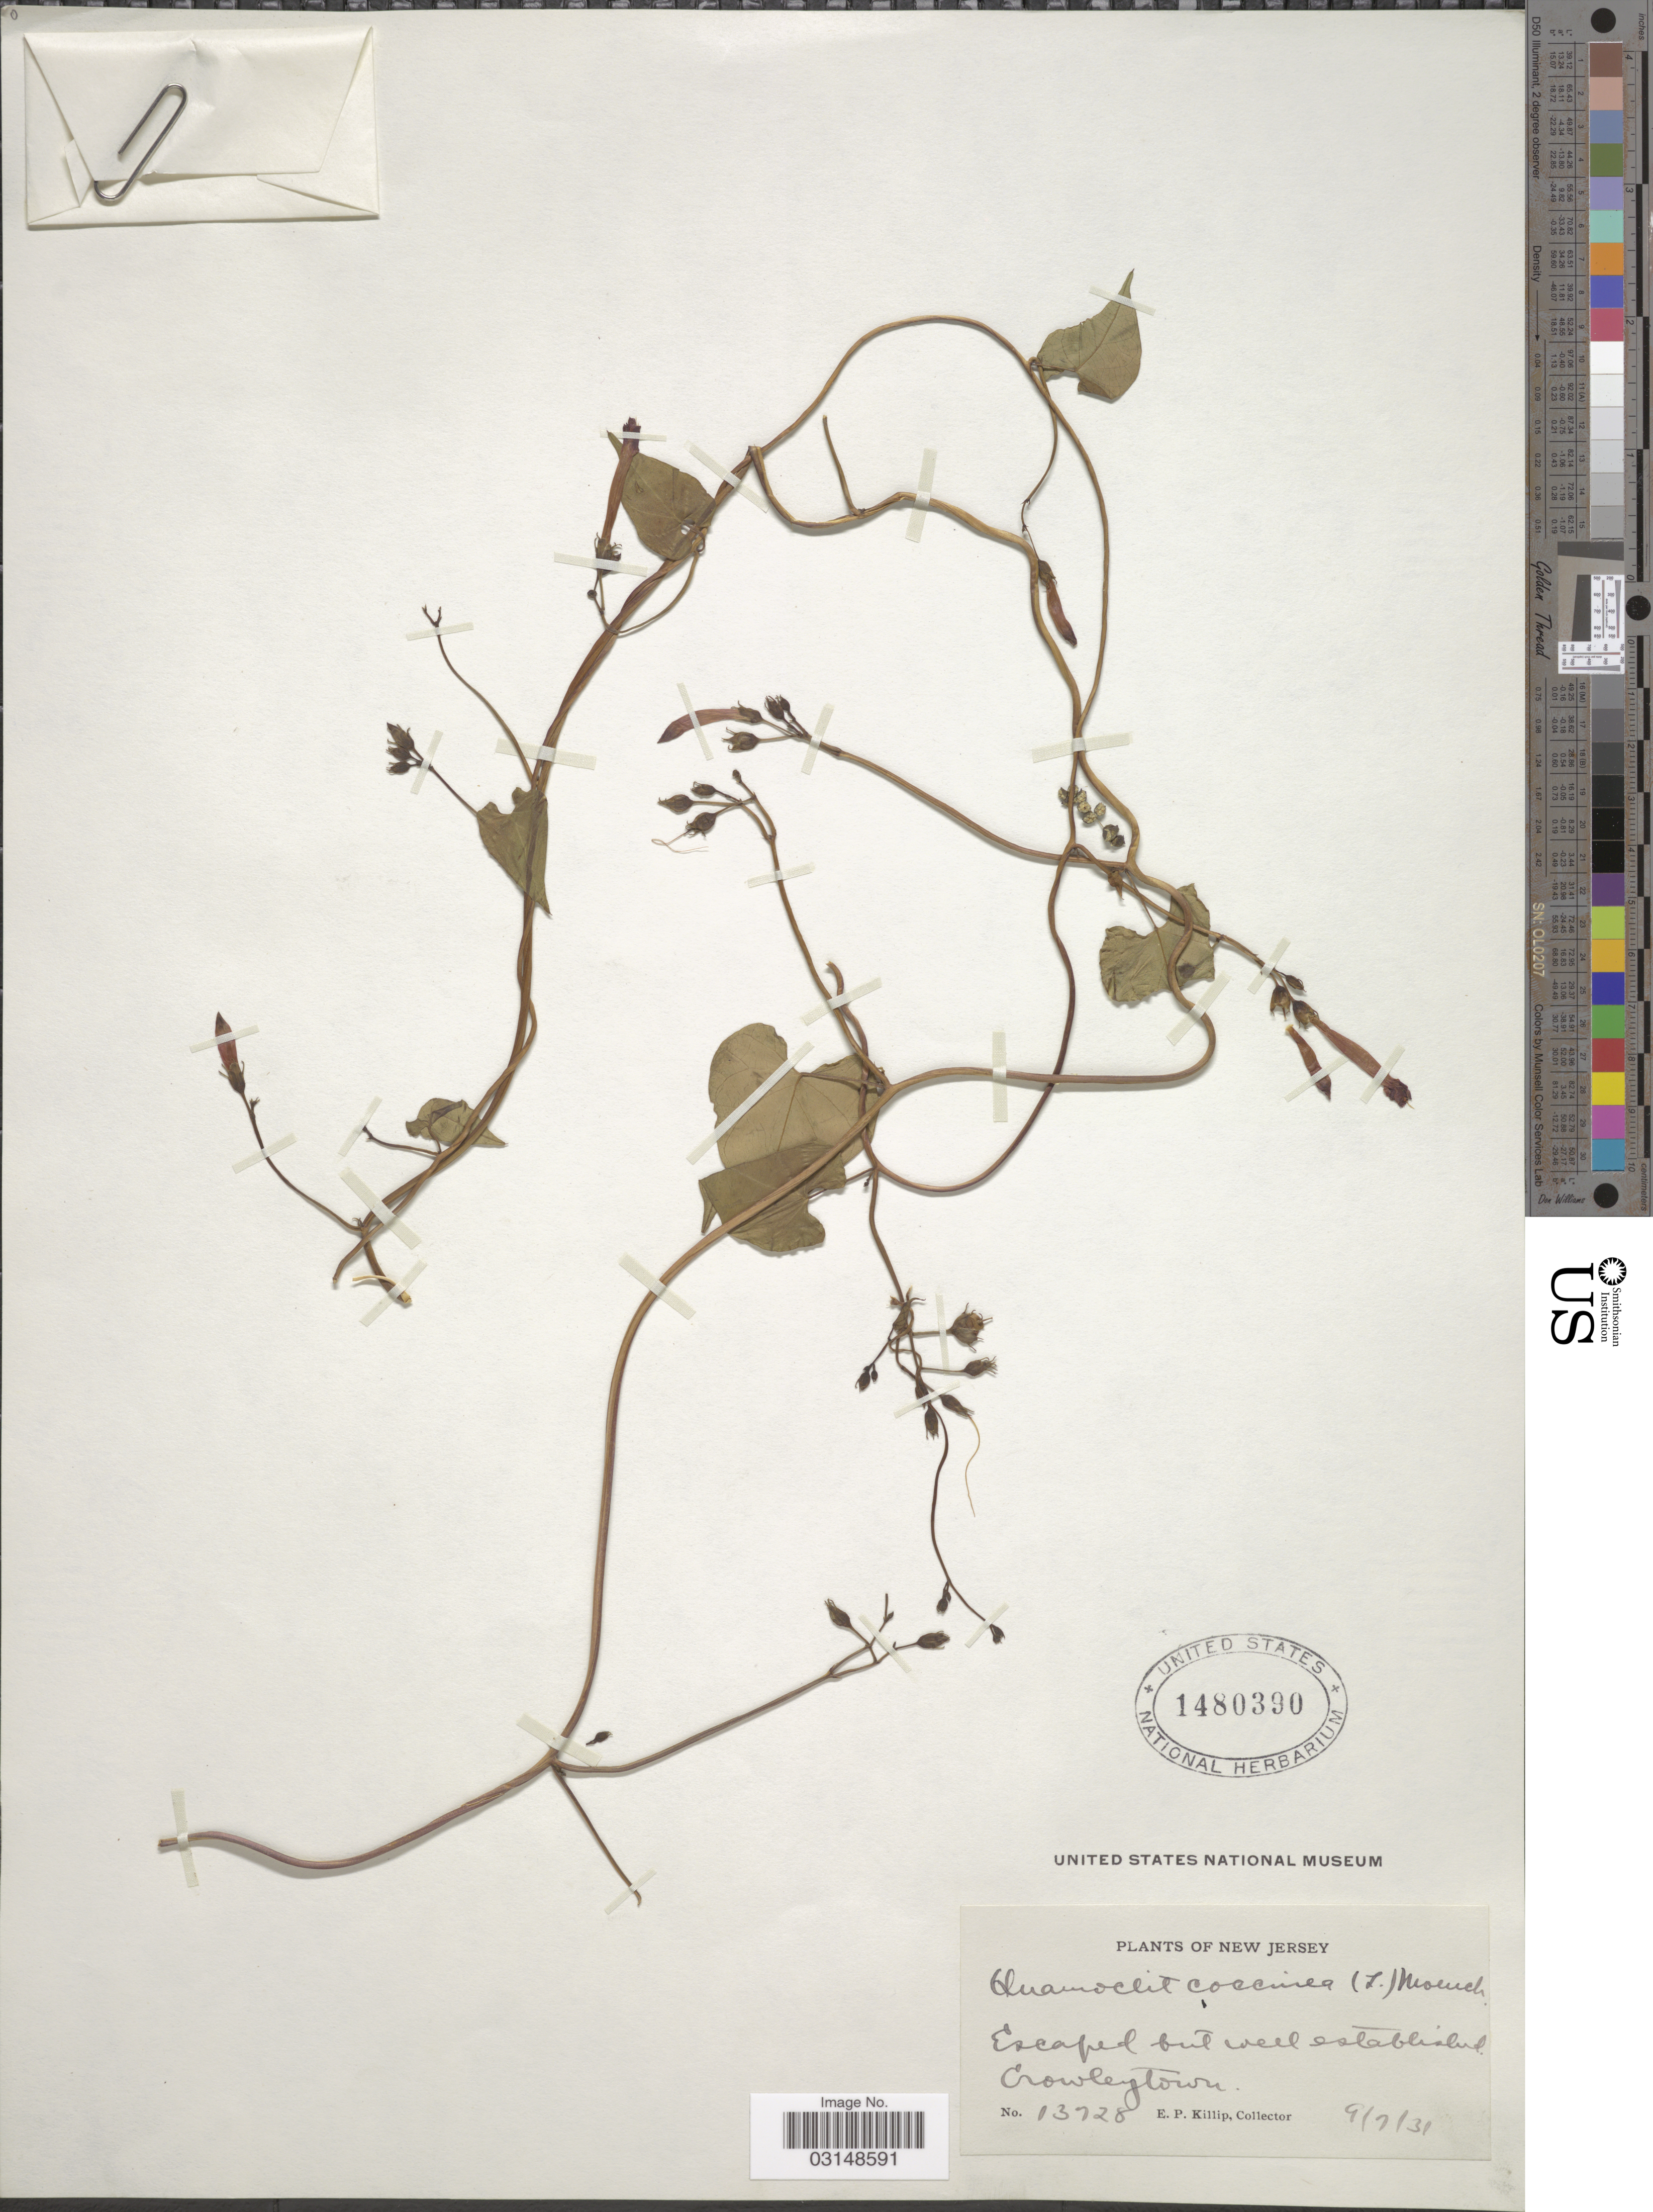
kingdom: Plantae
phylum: Tracheophyta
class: Magnoliopsida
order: Solanales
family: Convolvulaceae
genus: Ipomoea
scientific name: Ipomoea coccinea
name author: L.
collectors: E. P. Killip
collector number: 13728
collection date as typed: Transcribed d/m/y: 7/9/31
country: United States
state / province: New Jersey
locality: Crowleytown.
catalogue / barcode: US 1480390